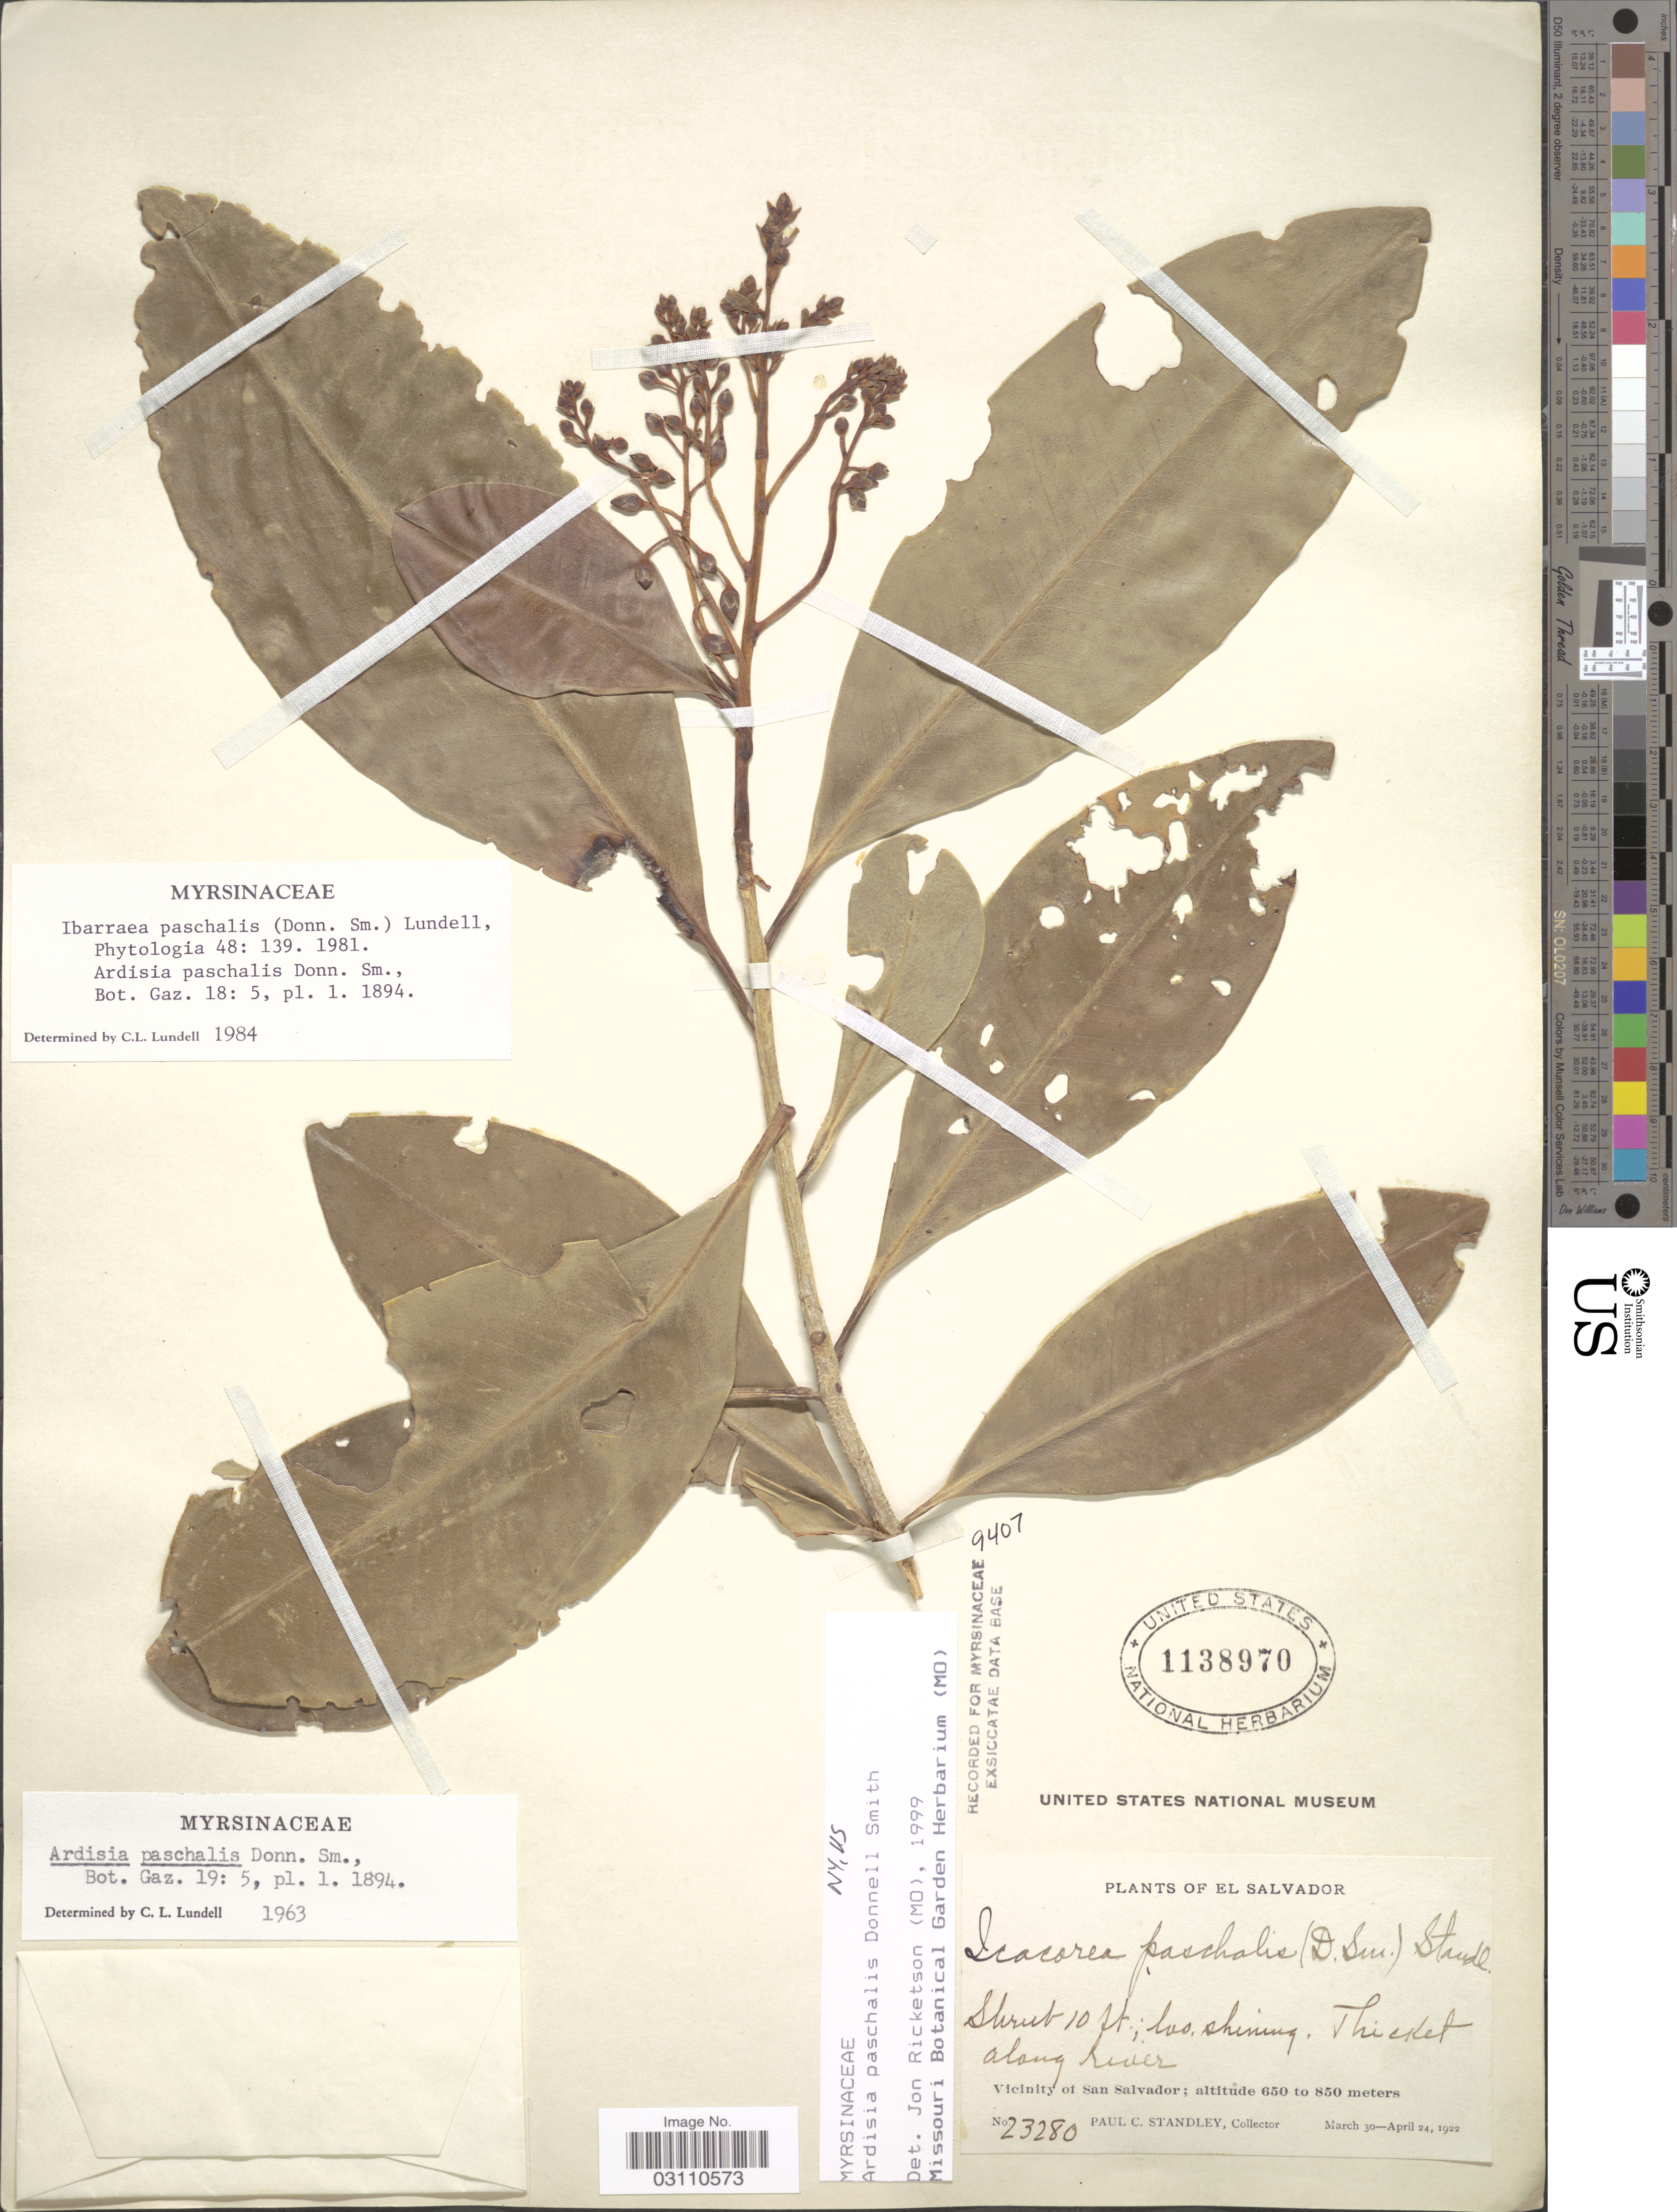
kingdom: Plantae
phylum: Tracheophyta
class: Magnoliopsida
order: Ericales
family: Primulaceae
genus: Ardisia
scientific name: Ardisia paschalis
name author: Donn. Sm.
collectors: P. C. Standley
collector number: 23280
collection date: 1922-03-30/1922-04-24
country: El Salvador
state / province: San Salvador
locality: Vicinity of San Salvador. Along river.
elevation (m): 650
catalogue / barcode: US 1138970